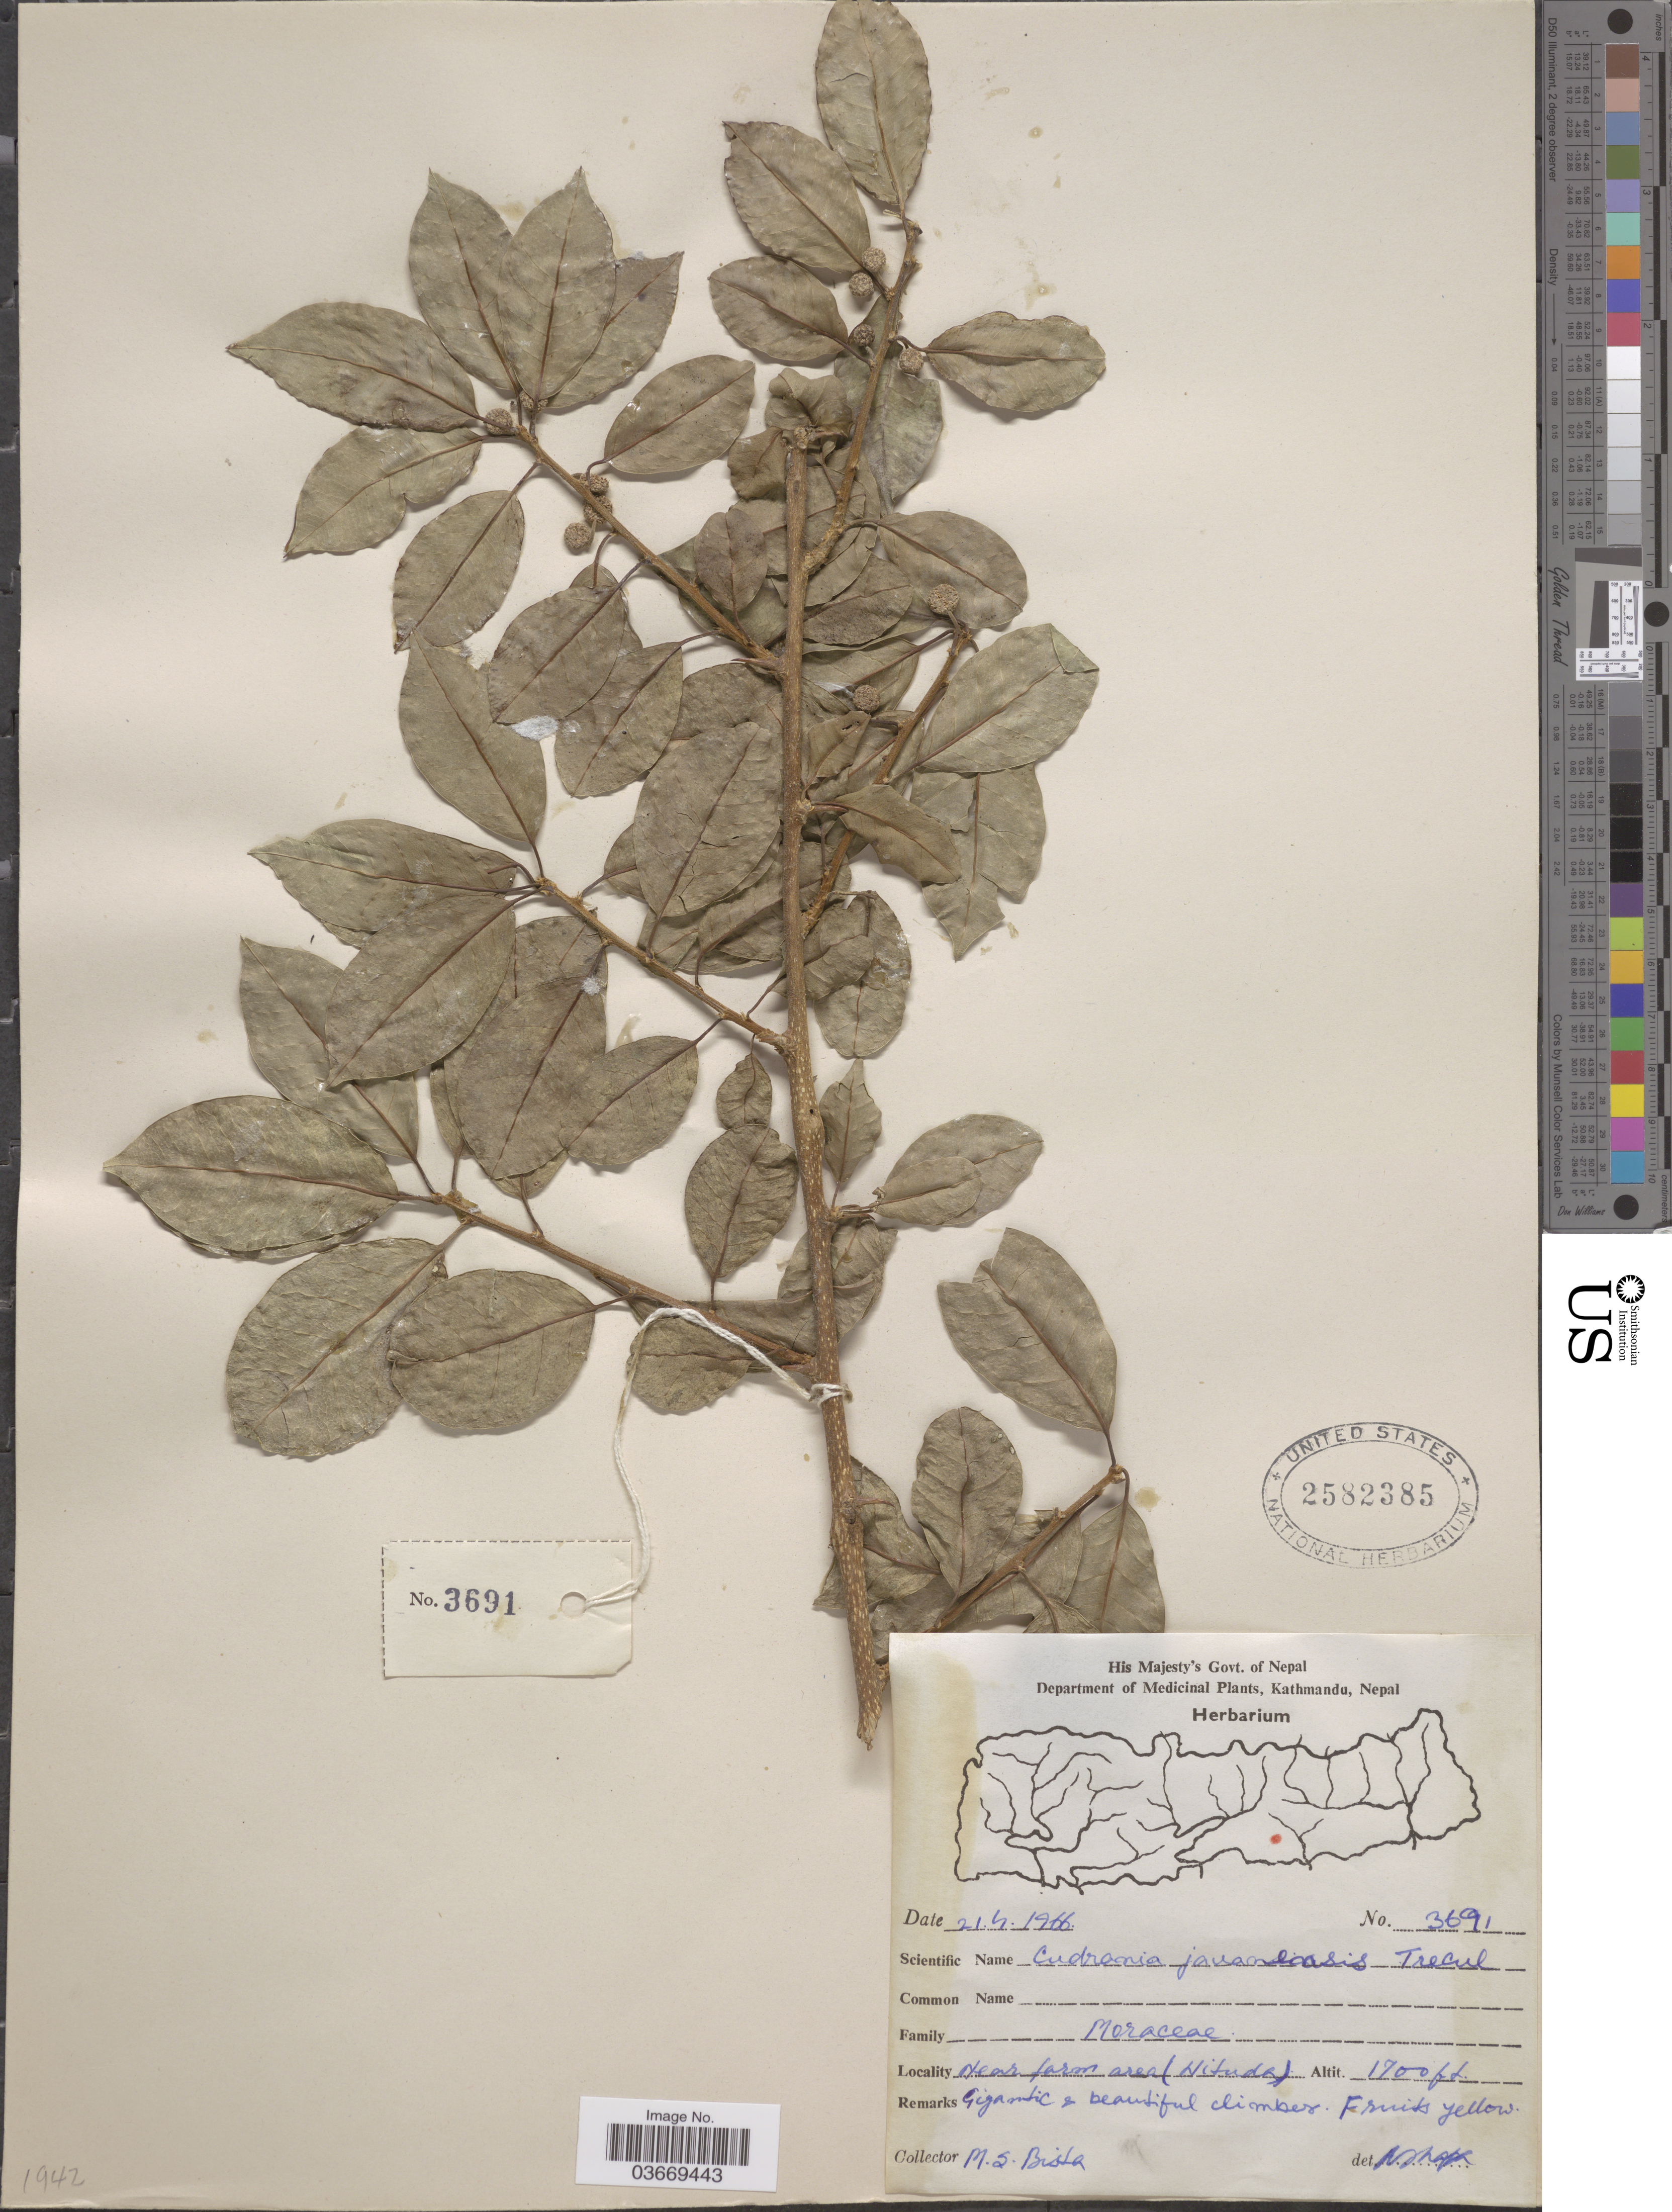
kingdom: Plantae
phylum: Tracheophyta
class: Magnoliopsida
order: Rosales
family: Moraceae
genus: Maclura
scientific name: Maclura cochinchinensis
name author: (Lour.) Corner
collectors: M. Bista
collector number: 3691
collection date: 1966-04-21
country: Nepal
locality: Near farm area (Hituda).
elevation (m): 518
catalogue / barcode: US 2582385